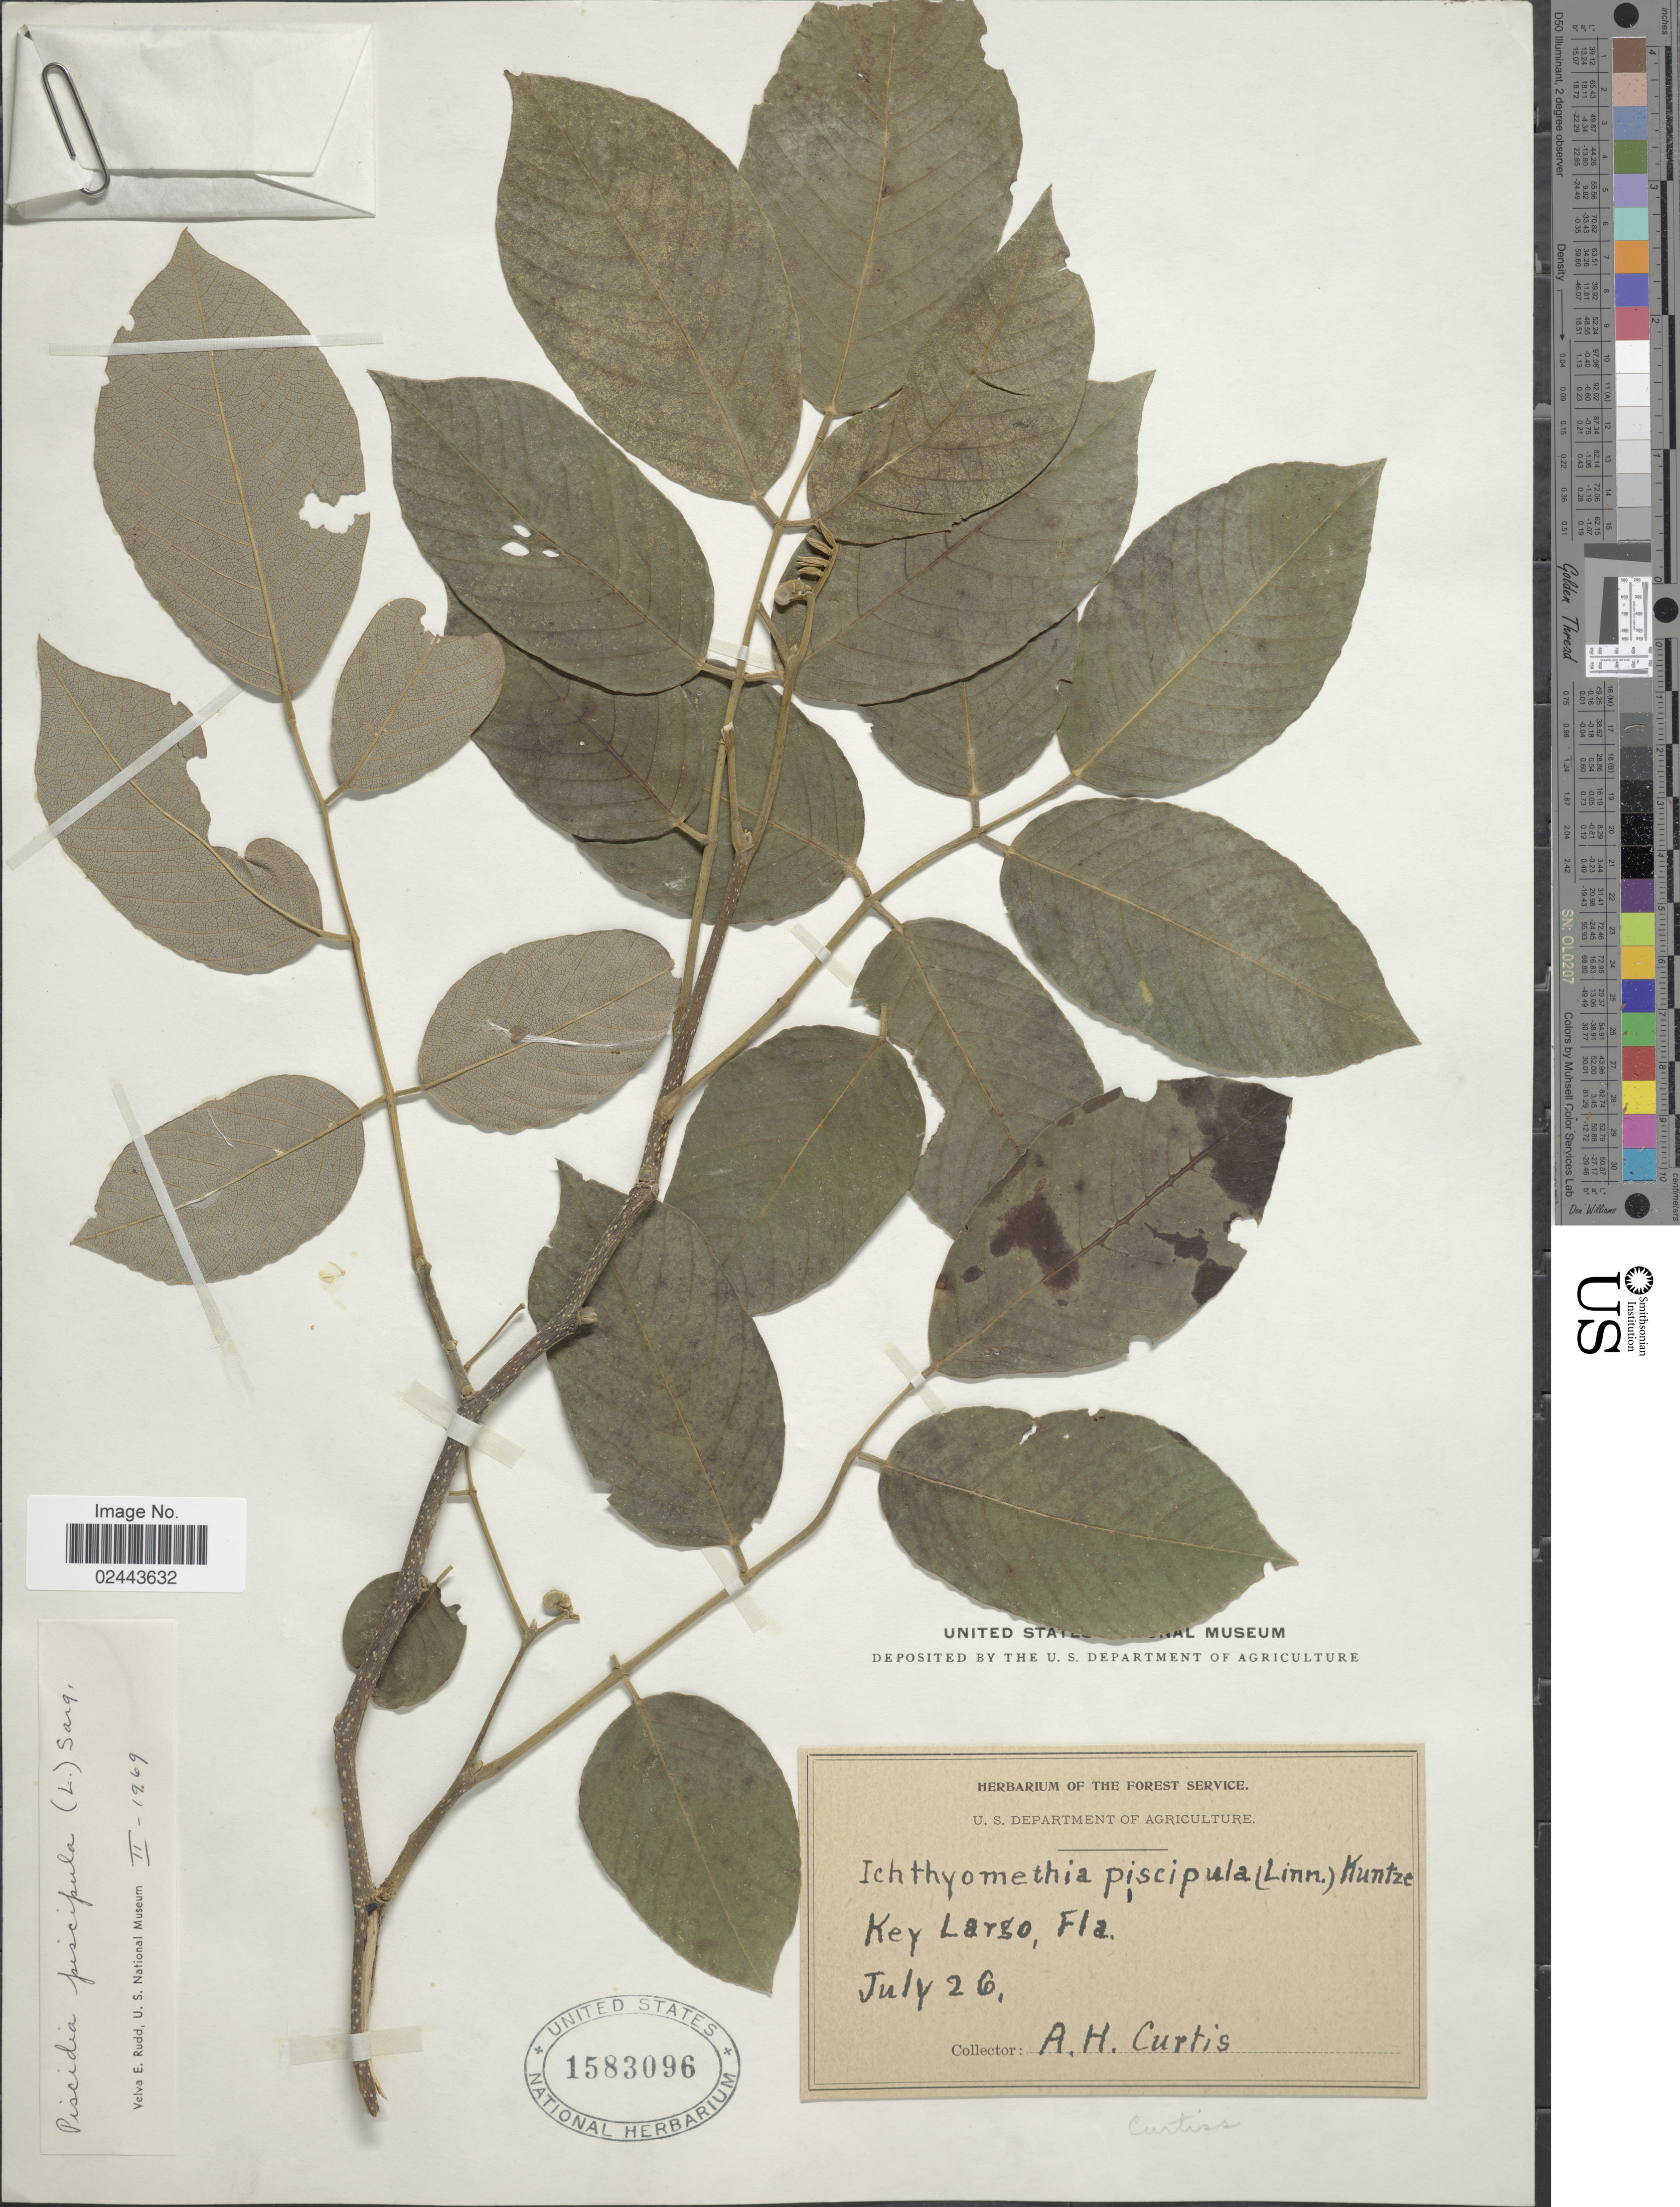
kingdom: Plantae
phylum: Tracheophyta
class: Magnoliopsida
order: Fabales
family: Fabaceae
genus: Piscidia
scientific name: Piscidia piscipula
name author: (L.) Sarg.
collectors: A. Curtis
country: United States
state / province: Florida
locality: Key Largo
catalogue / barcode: US 1583096